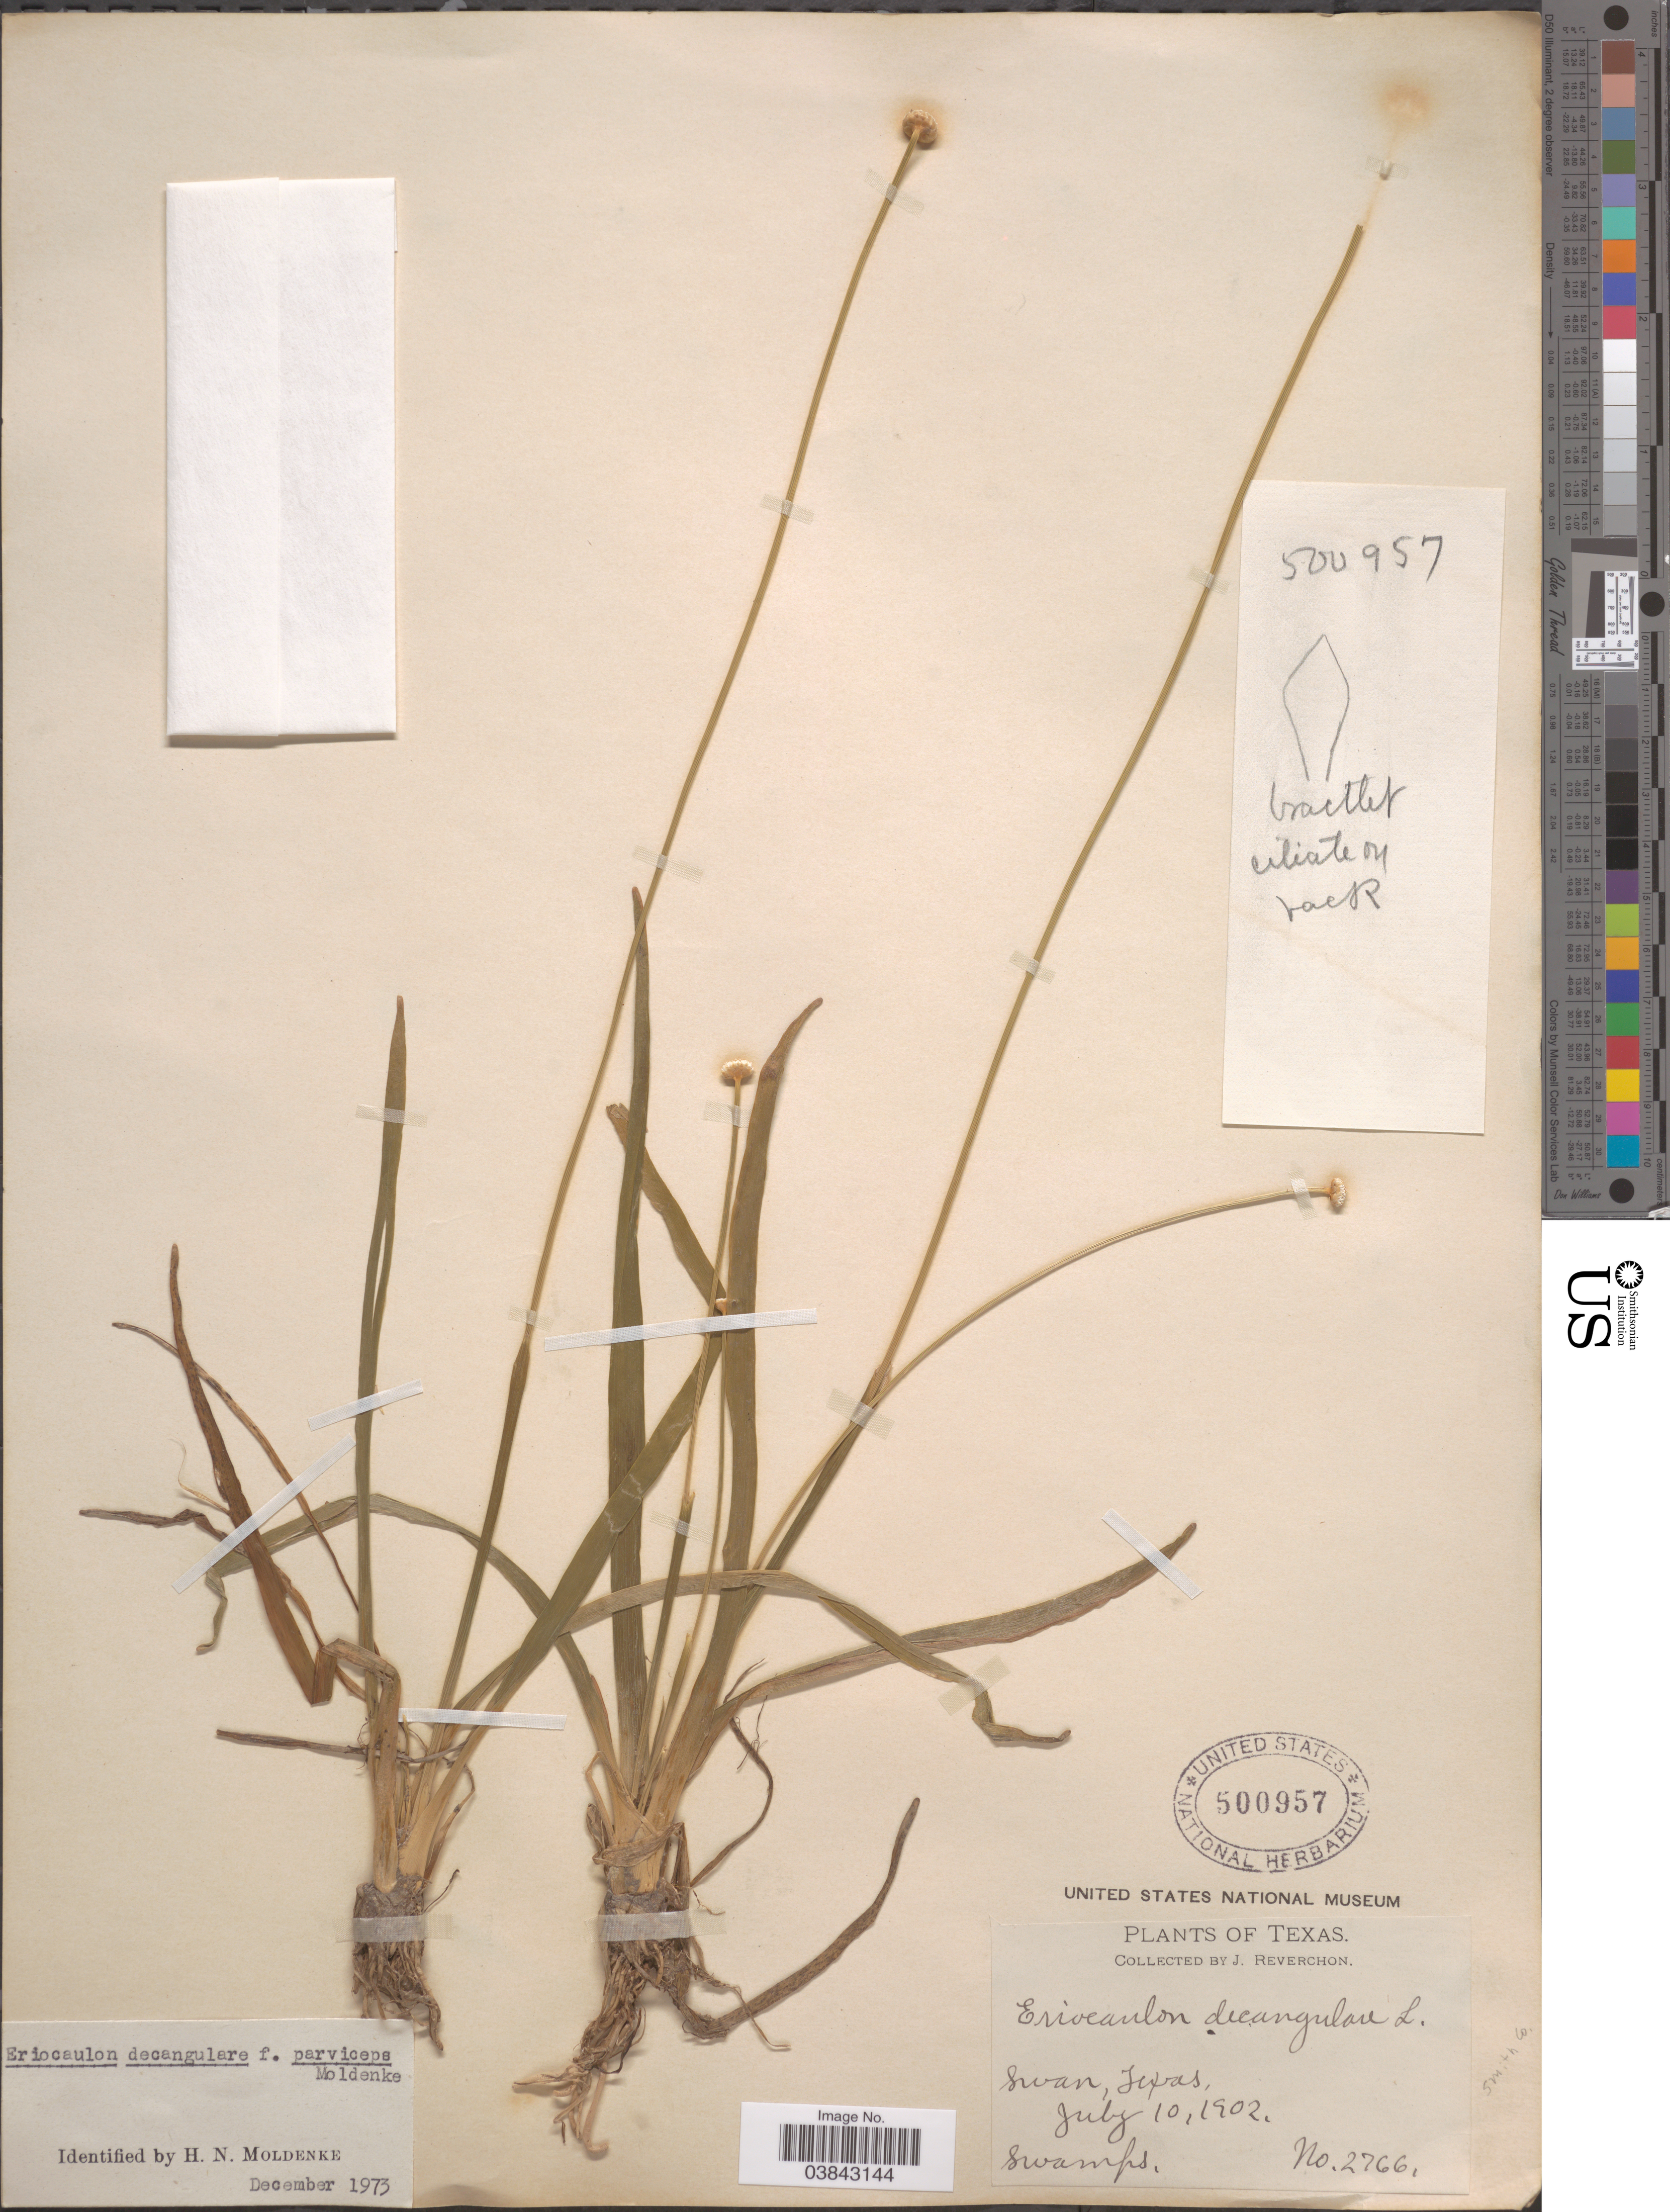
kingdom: Plantae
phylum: Tracheophyta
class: Liliopsida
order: Poales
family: Eriocaulaceae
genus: Eriocaulon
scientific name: Eriocaulon decangulare f. parviceps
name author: Moldenke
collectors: J. Reverchon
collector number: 2766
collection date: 1902-07-10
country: United States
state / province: Texas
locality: Swan.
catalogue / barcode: US 500957